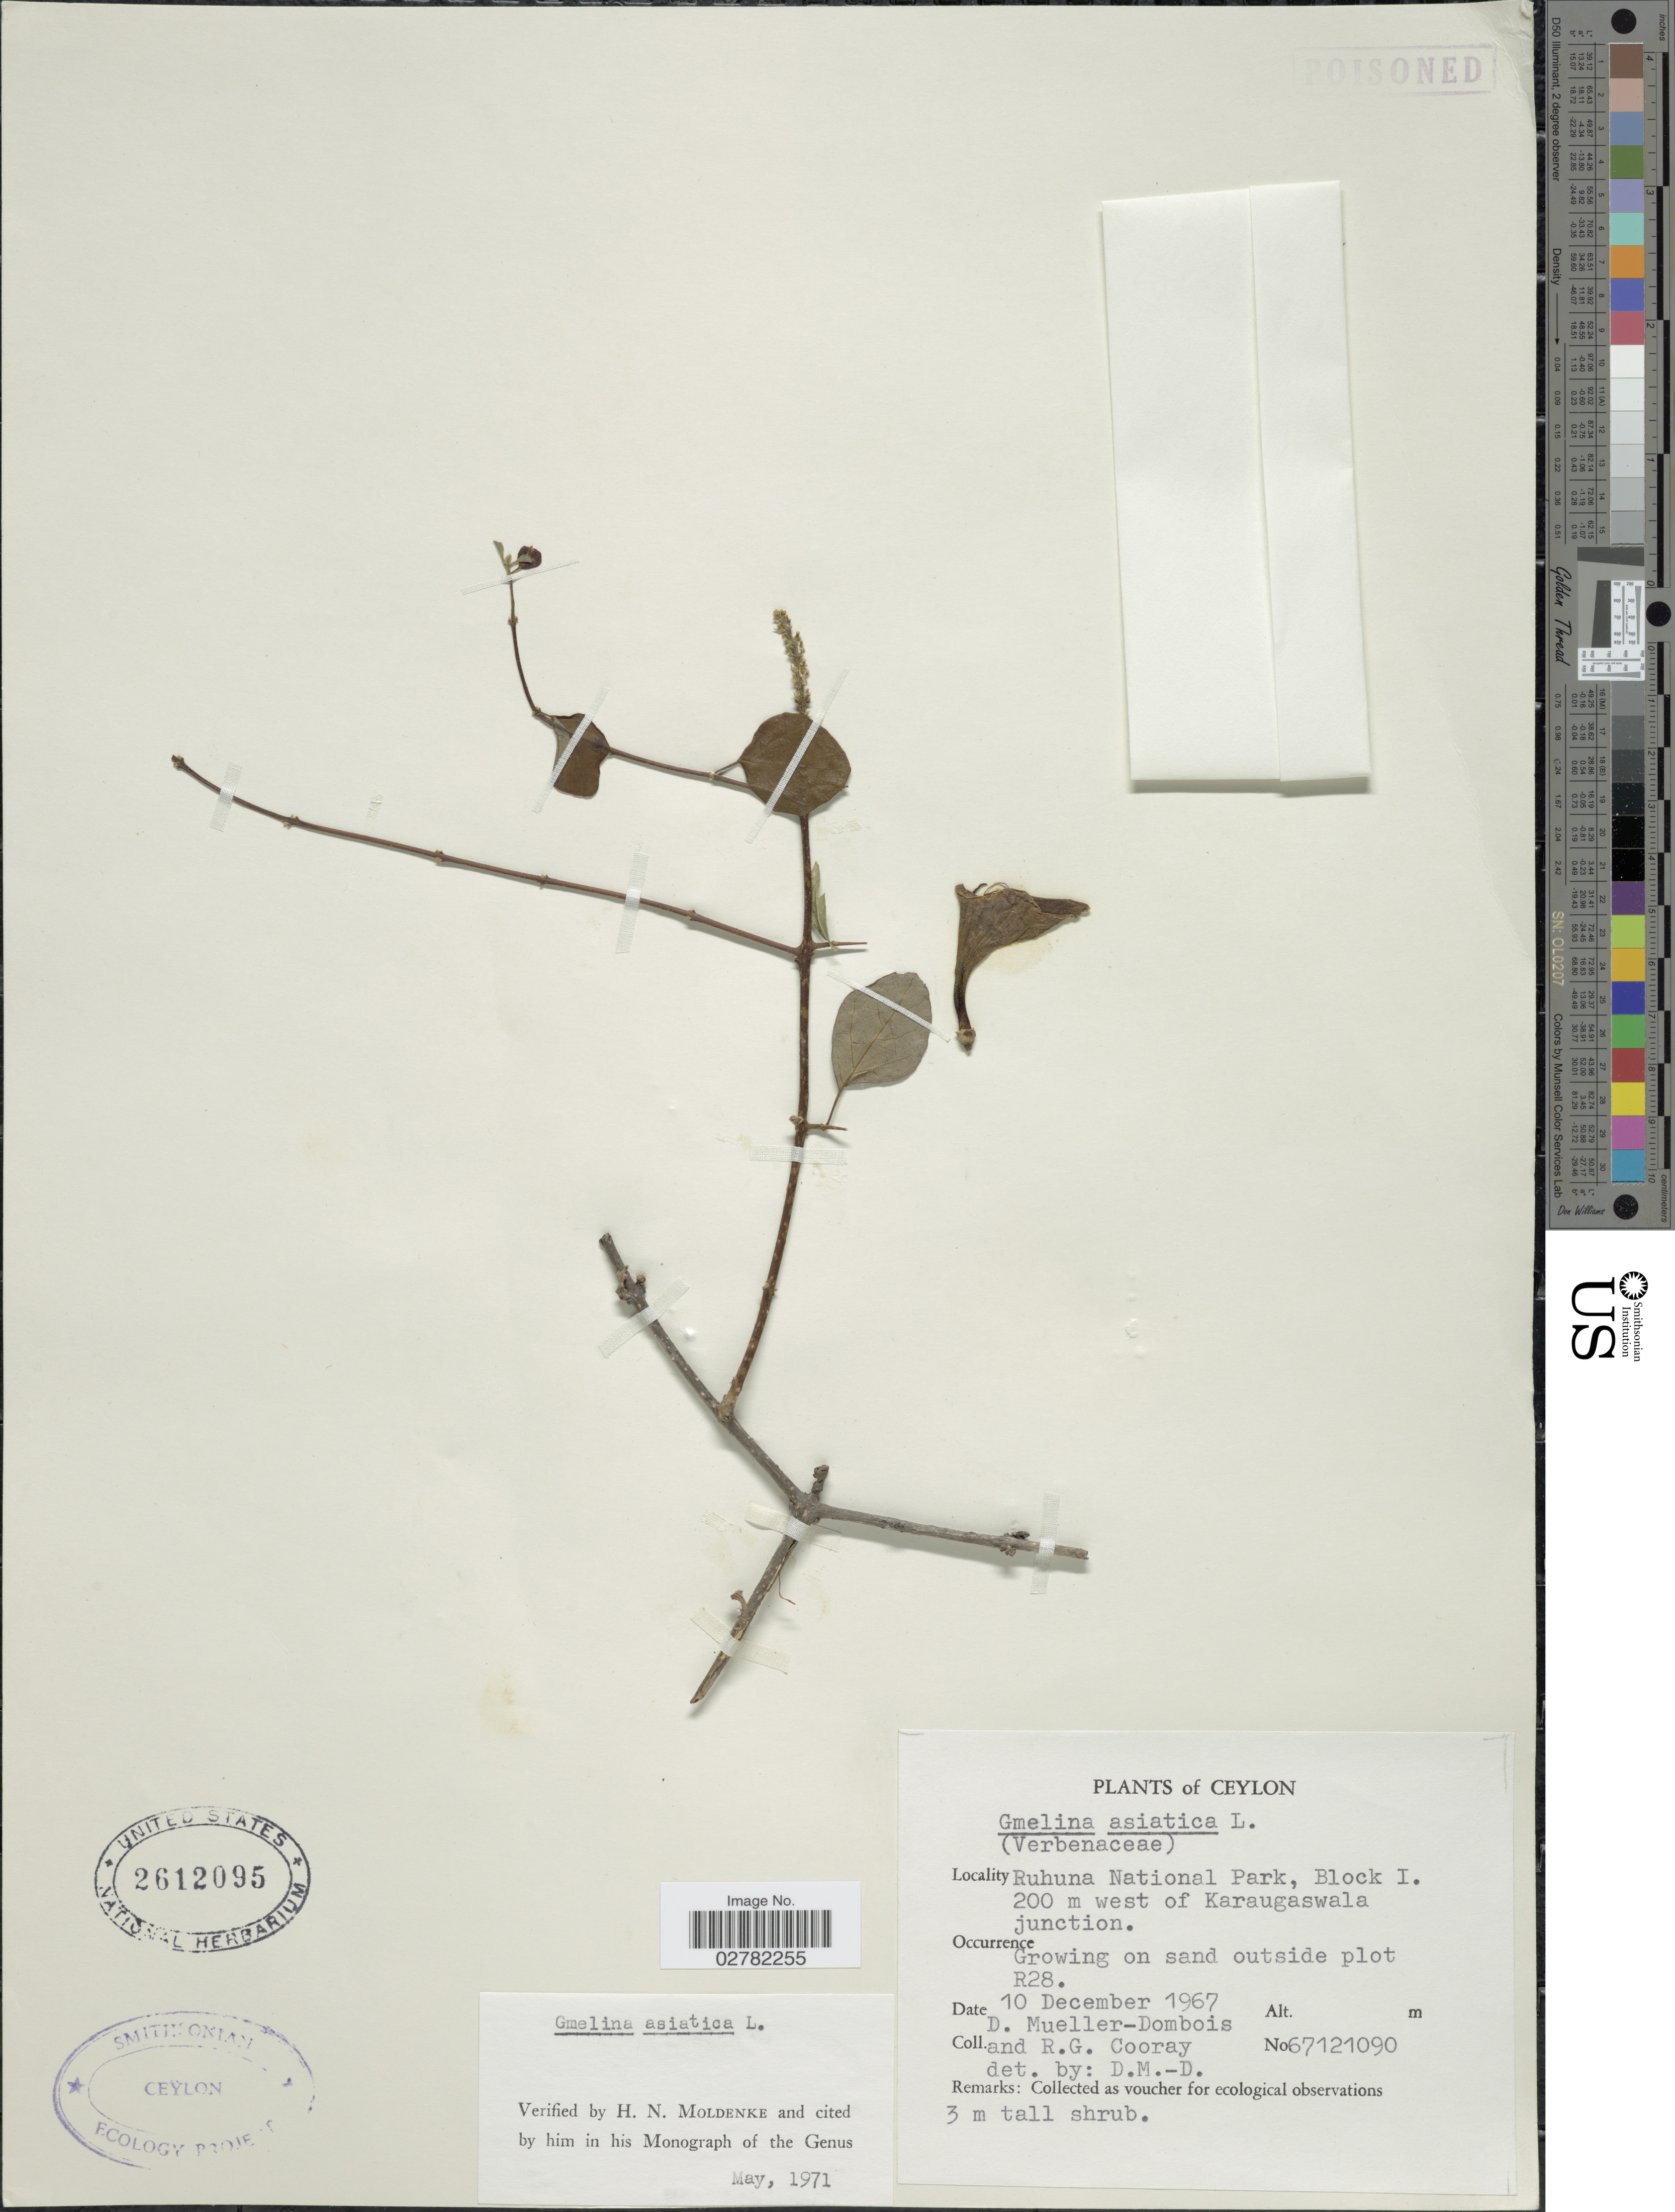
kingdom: Plantae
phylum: Tracheophyta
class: Magnoliopsida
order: Lamiales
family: Lamiaceae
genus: Gmelina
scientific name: Gmelina asiatica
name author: L.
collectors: D. Mueller-Dombois & R. Cooray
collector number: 67121090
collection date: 1967-12-10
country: Sri Lanka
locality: Ceylon. Ruhuna National Park, Block I. 200 m west of Karaugaswala junction. Growing on sand outside plot R28.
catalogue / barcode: US 2612095